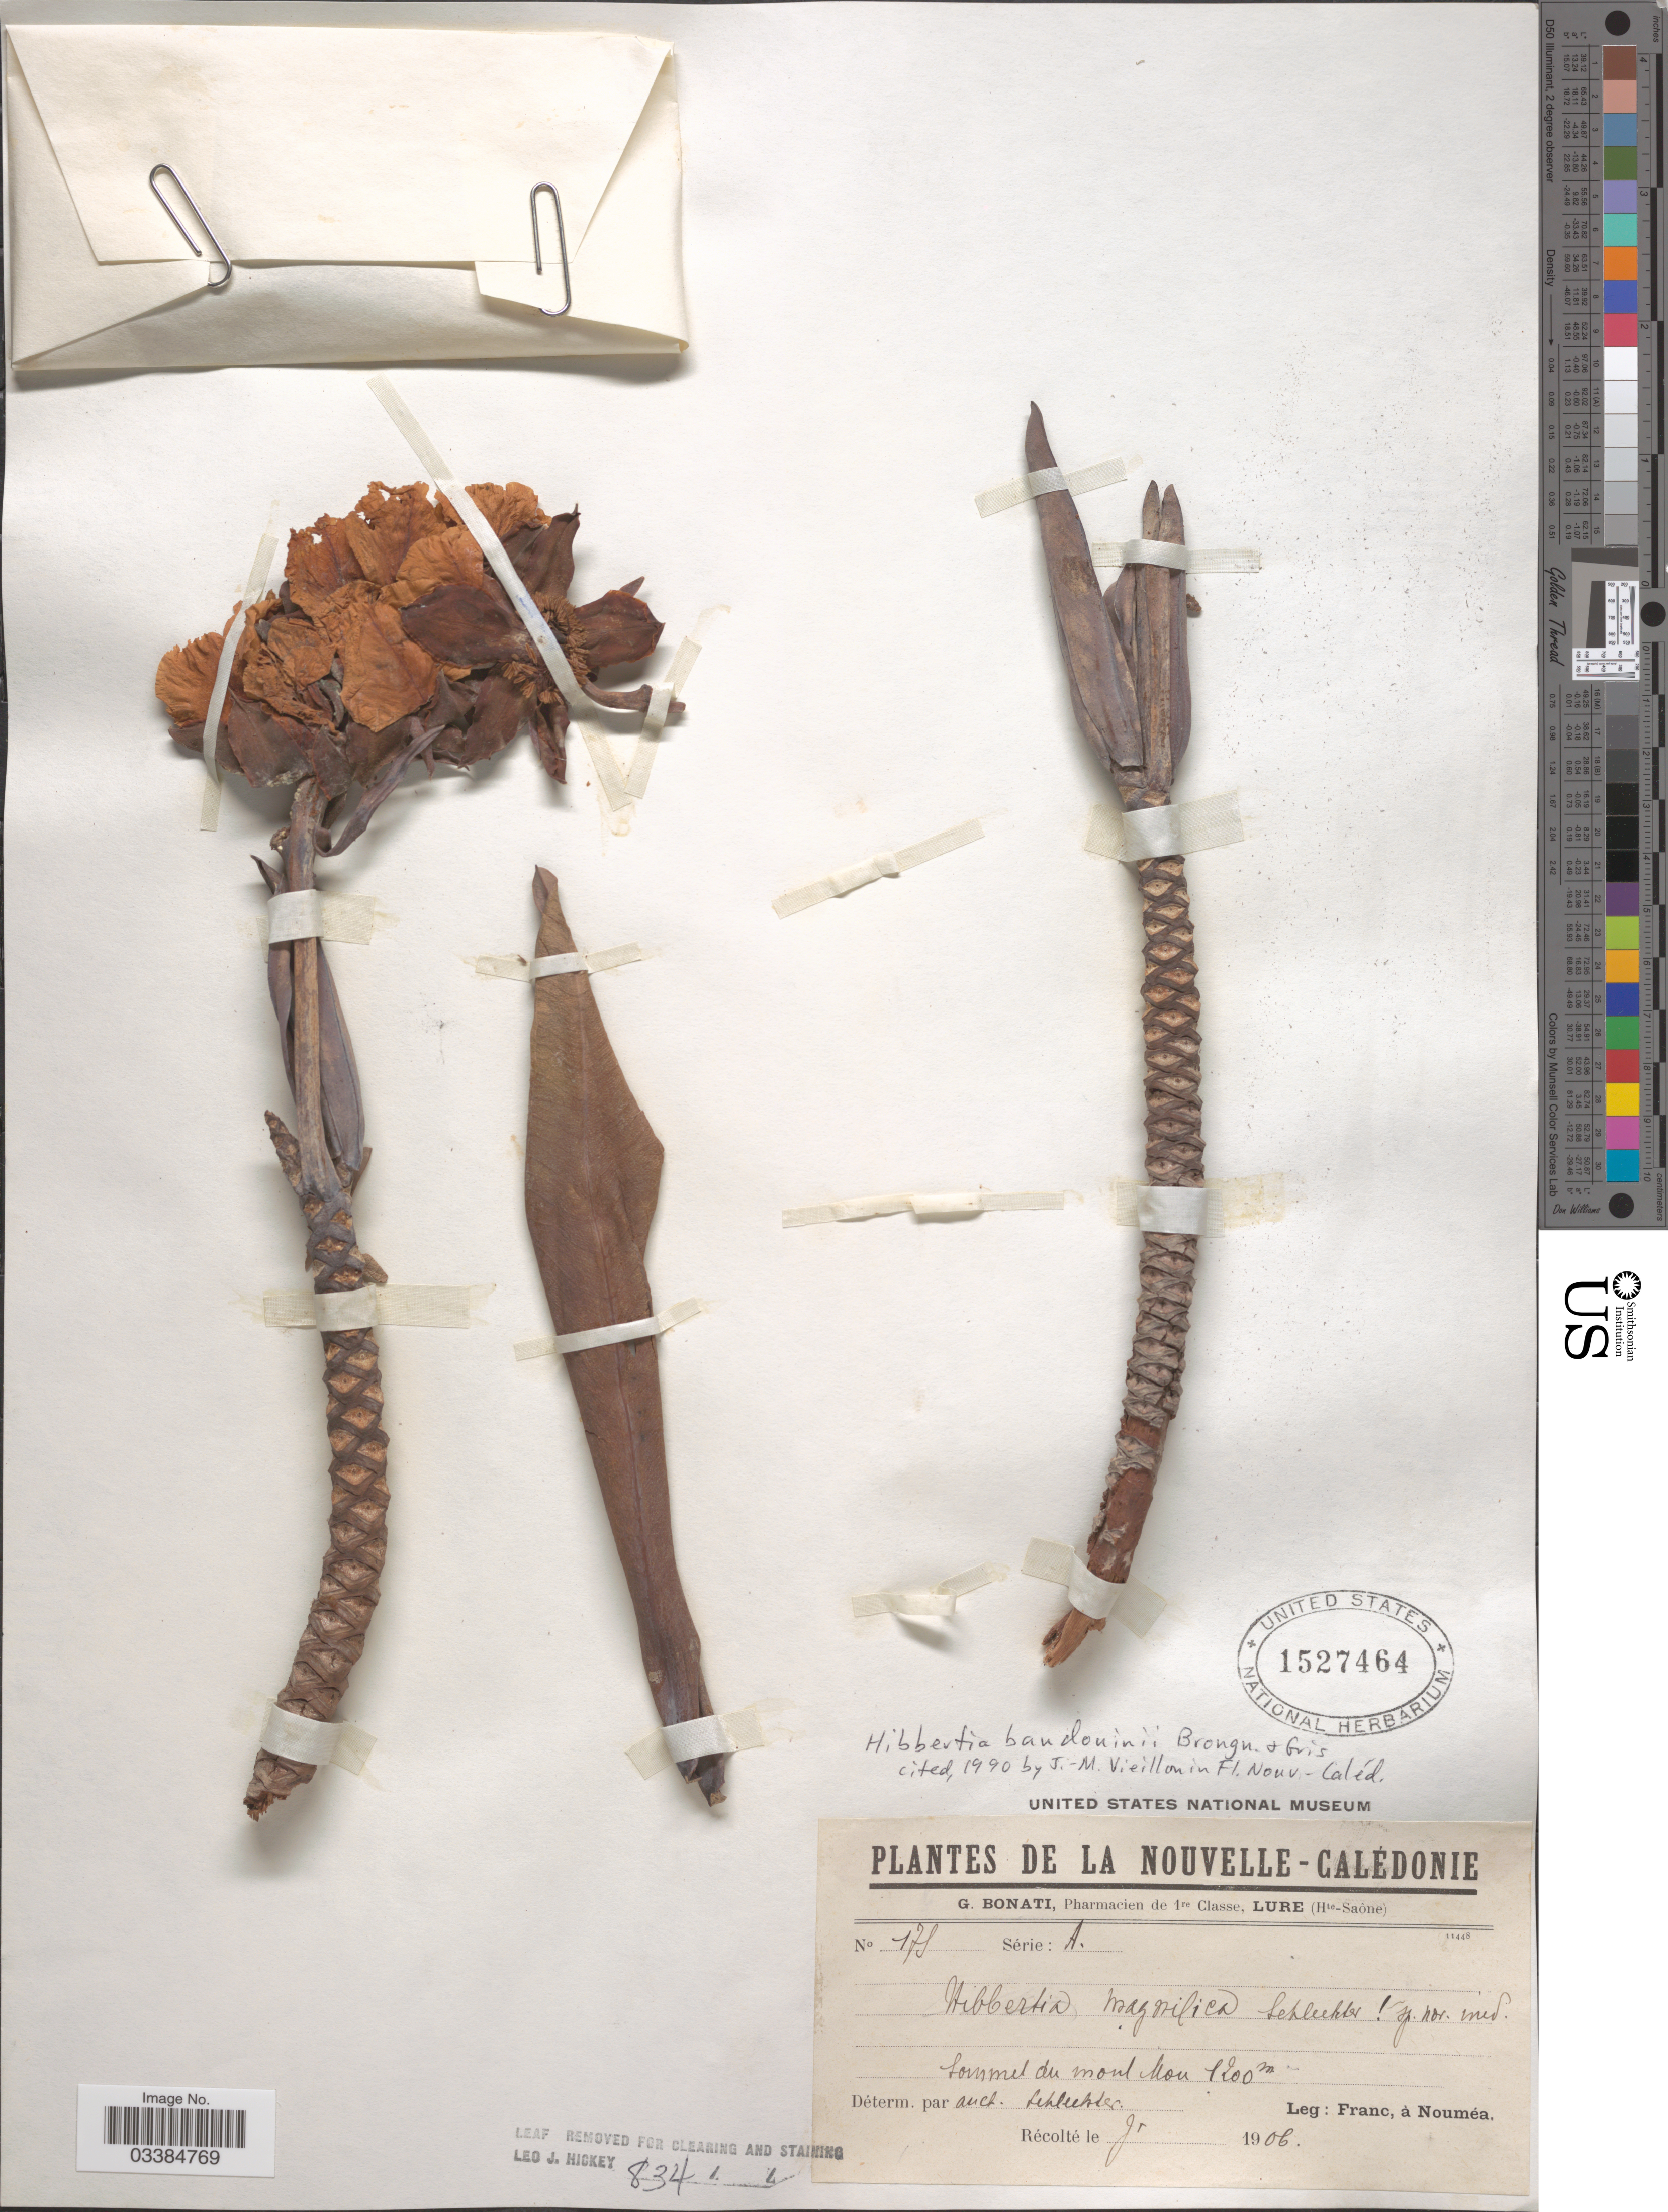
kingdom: Plantae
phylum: Tracheophyta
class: Magnoliopsida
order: Dilleniales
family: Dilleniaceae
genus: Hibbertia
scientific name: Hibbertia baudouinii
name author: Brongn. & Gris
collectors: F. Noumea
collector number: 175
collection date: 1906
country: New Caledonia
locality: Sommet du mont Mou.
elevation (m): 1200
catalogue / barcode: US 1527464